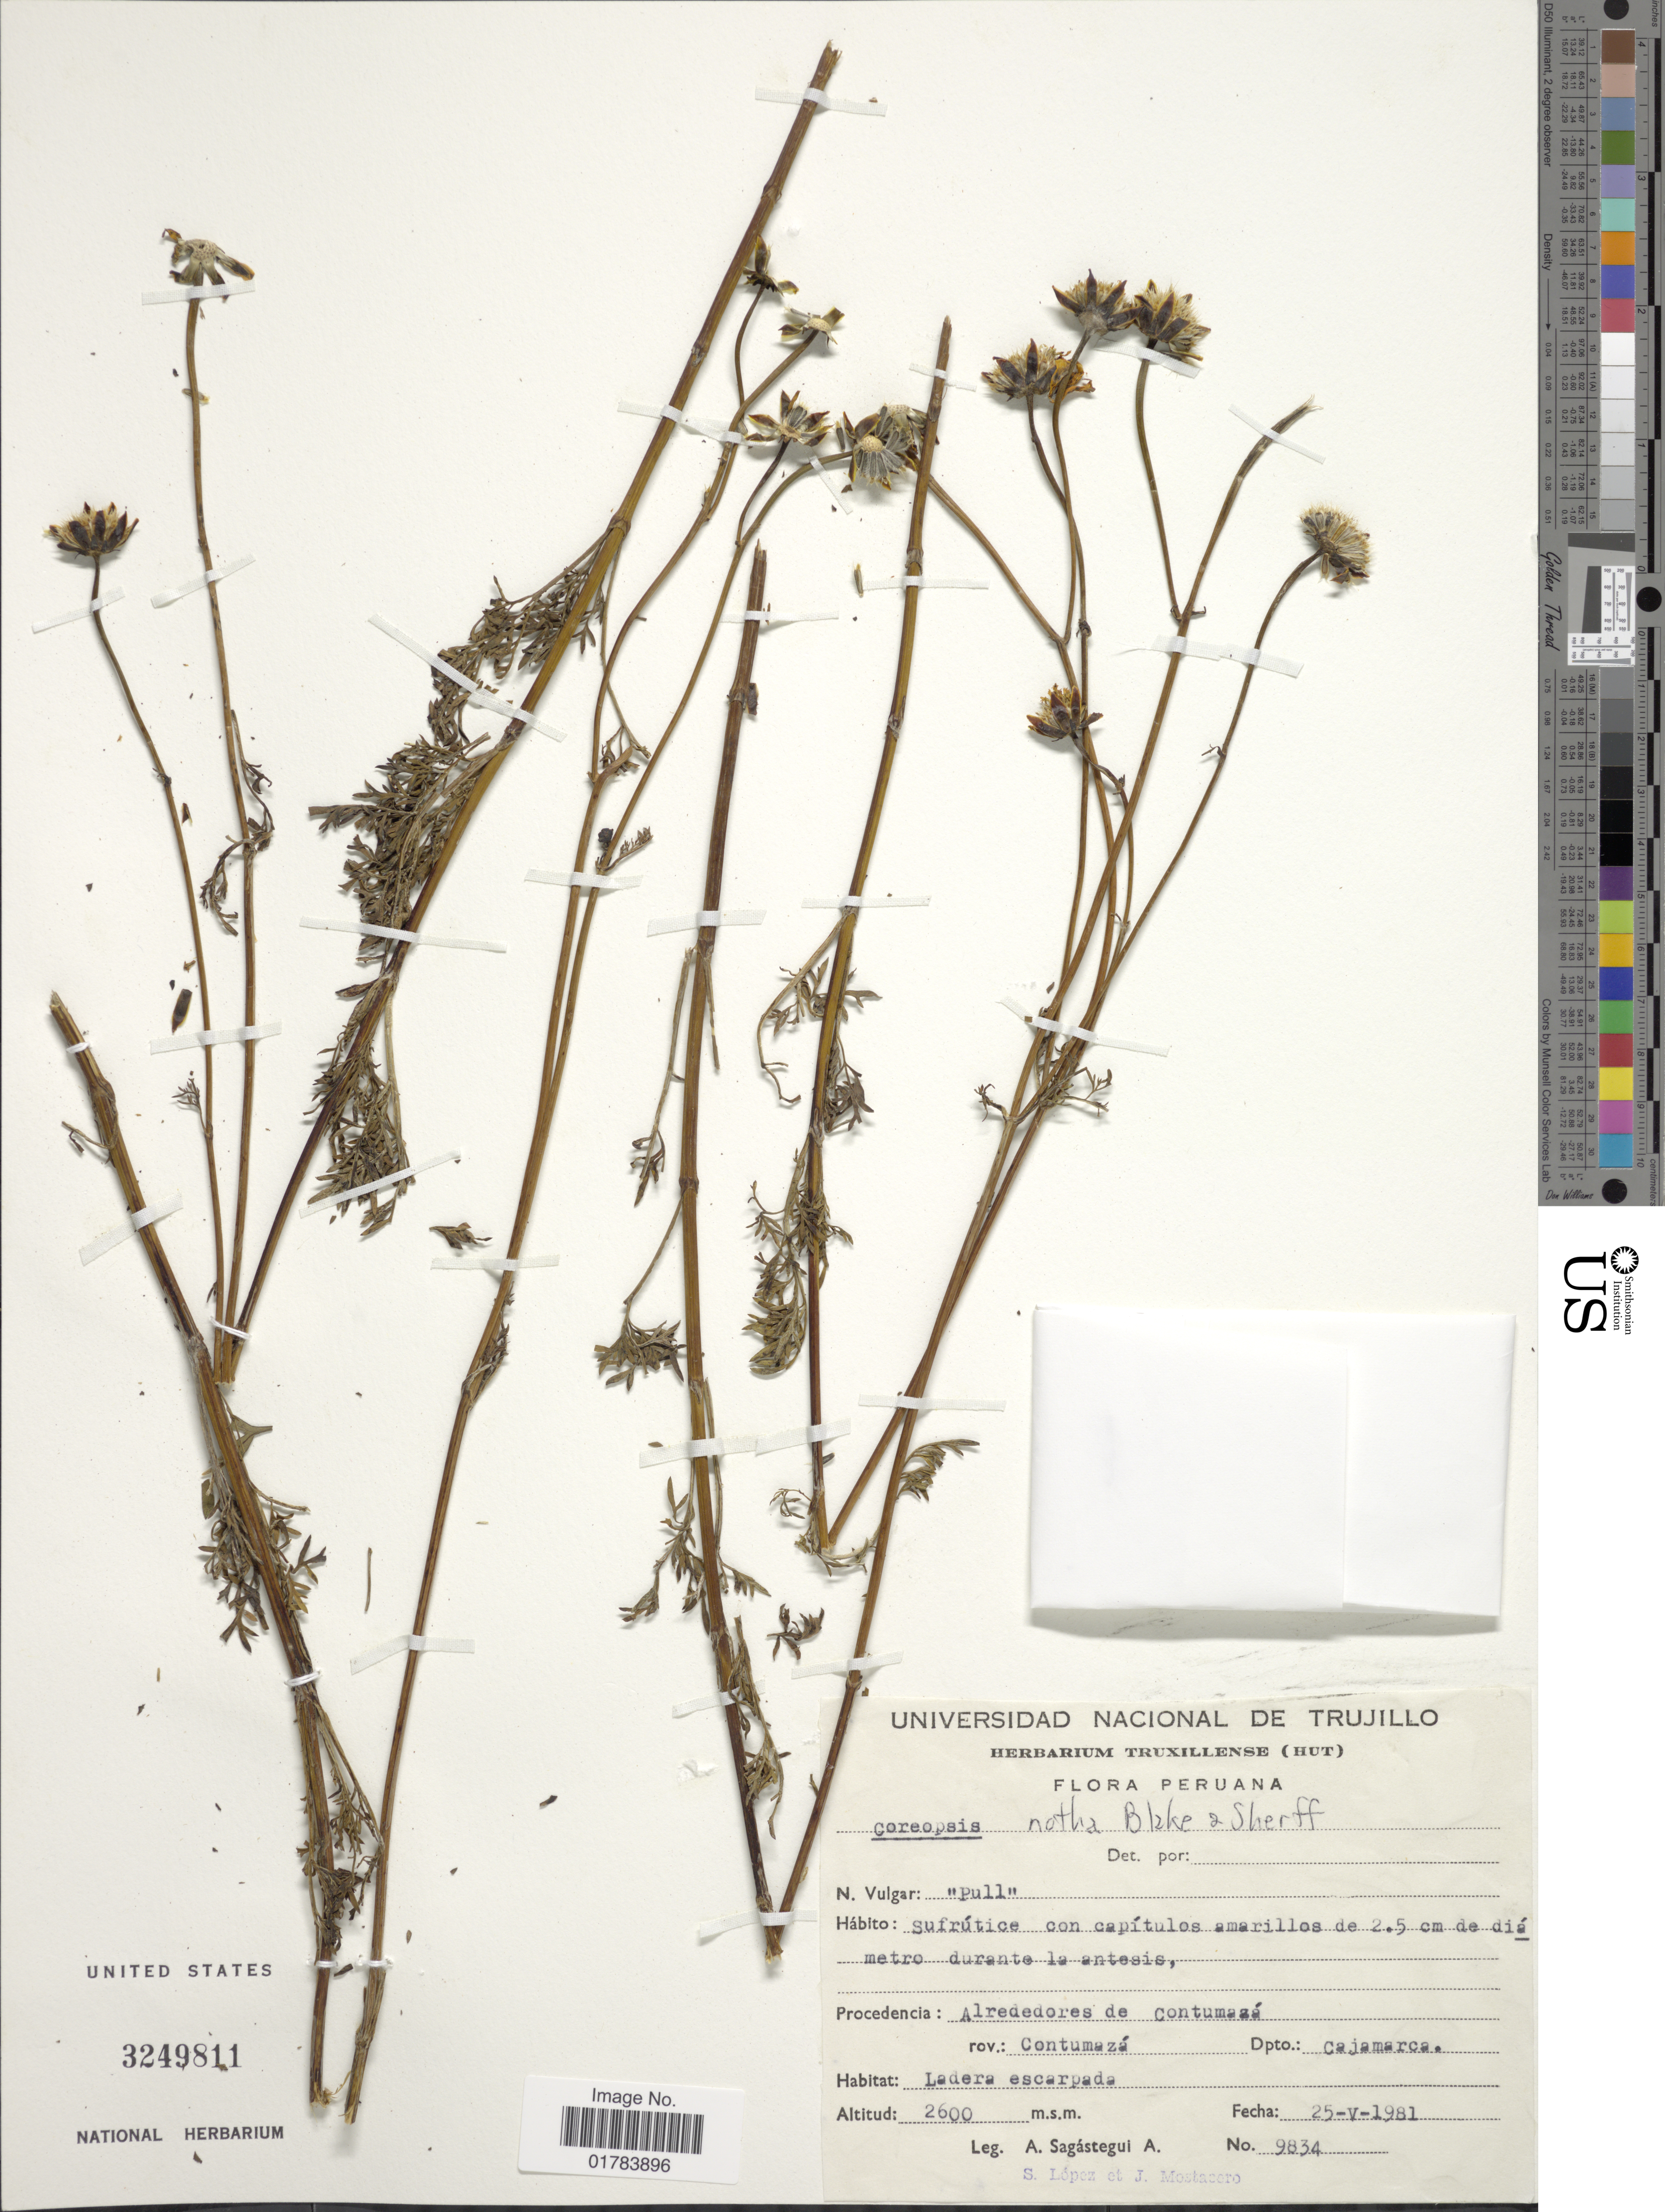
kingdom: Plantae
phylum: Tracheophyta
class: Magnoliopsida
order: Asterales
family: Asteraceae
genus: Coreopsis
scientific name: Coreopsis notha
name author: S.F. Blake & Sherff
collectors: A. Sagástegui A., S. López & J. Mostacero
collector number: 9834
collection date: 1981-05-25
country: Peru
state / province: Cajamarca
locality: Procedencia: Alrededores de Contumaza, rov. Contumaza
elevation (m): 2600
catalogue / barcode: US 3249811